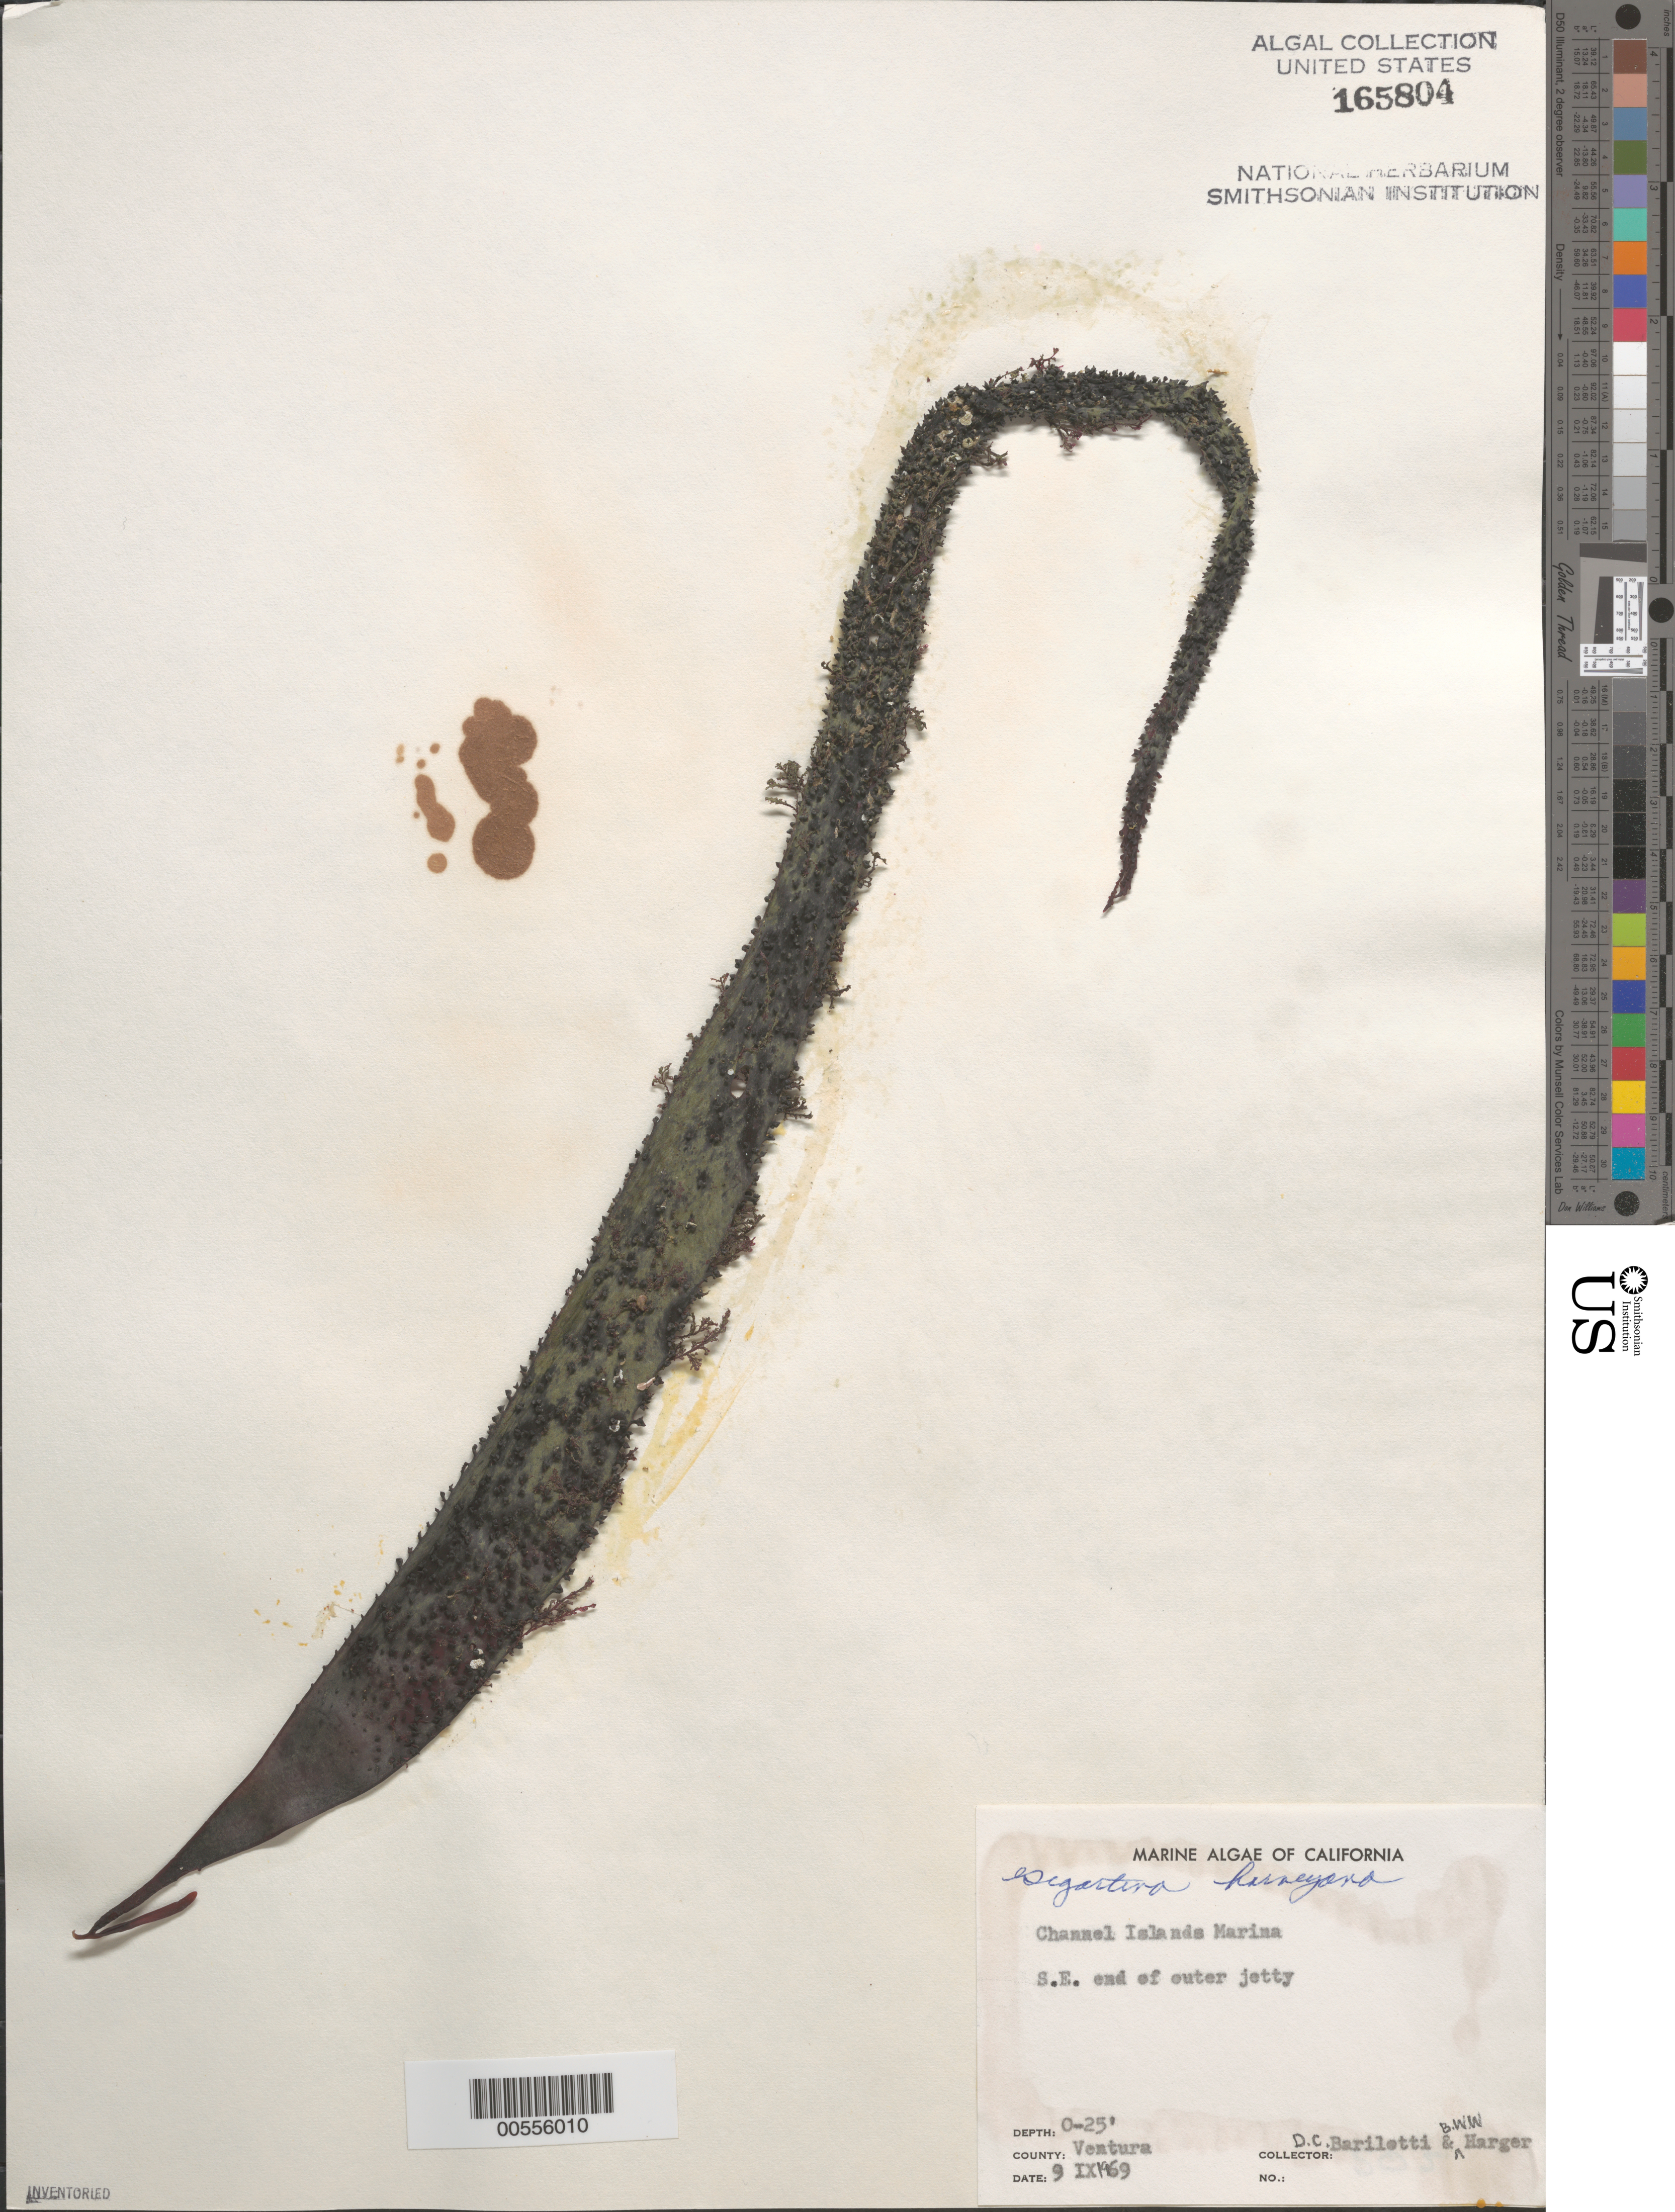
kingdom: Plantae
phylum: Rhodophyta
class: Florideophyceae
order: Gigartinales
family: Gigartinaceae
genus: Chondracanthus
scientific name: Chondracanthus harveyanus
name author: (Kütz.) Guiry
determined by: Algae name updating Project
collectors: D. C. Barilotti & B. W. Harger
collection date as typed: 09 Sep 1969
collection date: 1969-09-09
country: United States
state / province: California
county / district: Ventura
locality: Channel Islands Marina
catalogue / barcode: US 165804